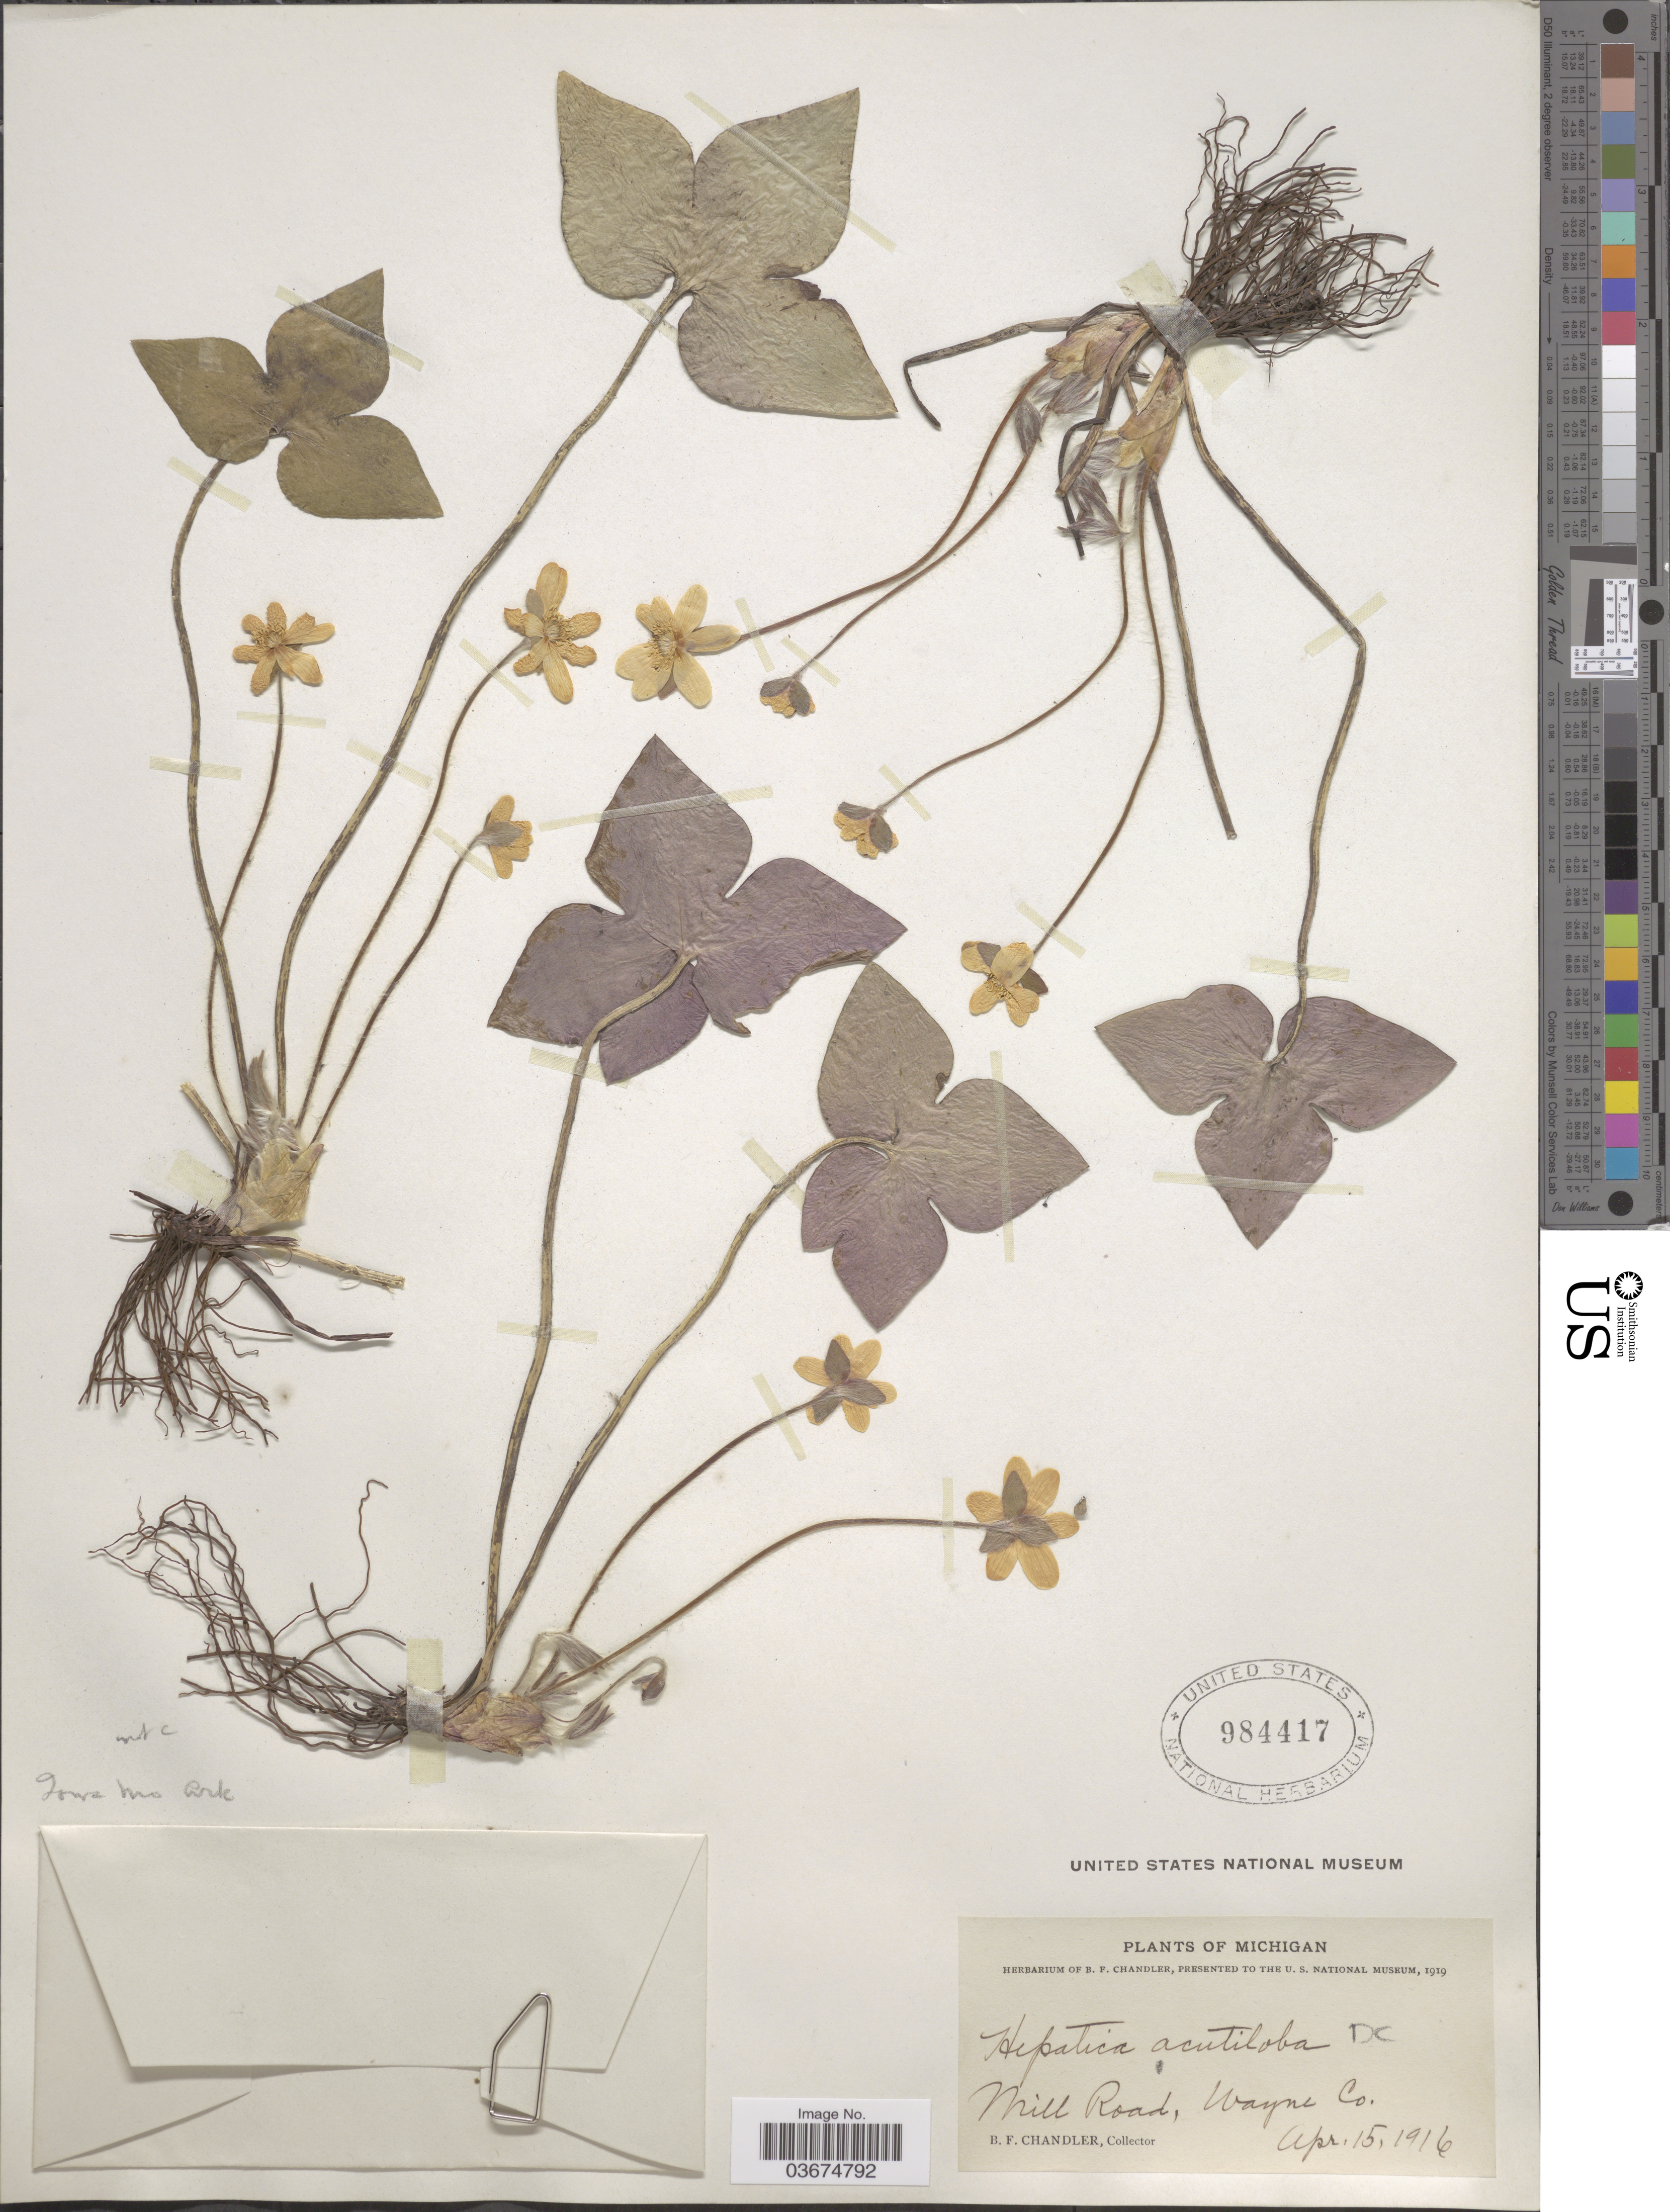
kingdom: Plantae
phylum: Tracheophyta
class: Magnoliopsida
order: Ranunculales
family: Ranunculaceae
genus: Hepatica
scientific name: Hepatica acutiloba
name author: DC.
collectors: B. F. Chandler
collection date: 1916-04-15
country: United States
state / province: Michigan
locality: Mill Road, Wayne Co.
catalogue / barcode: US 984417